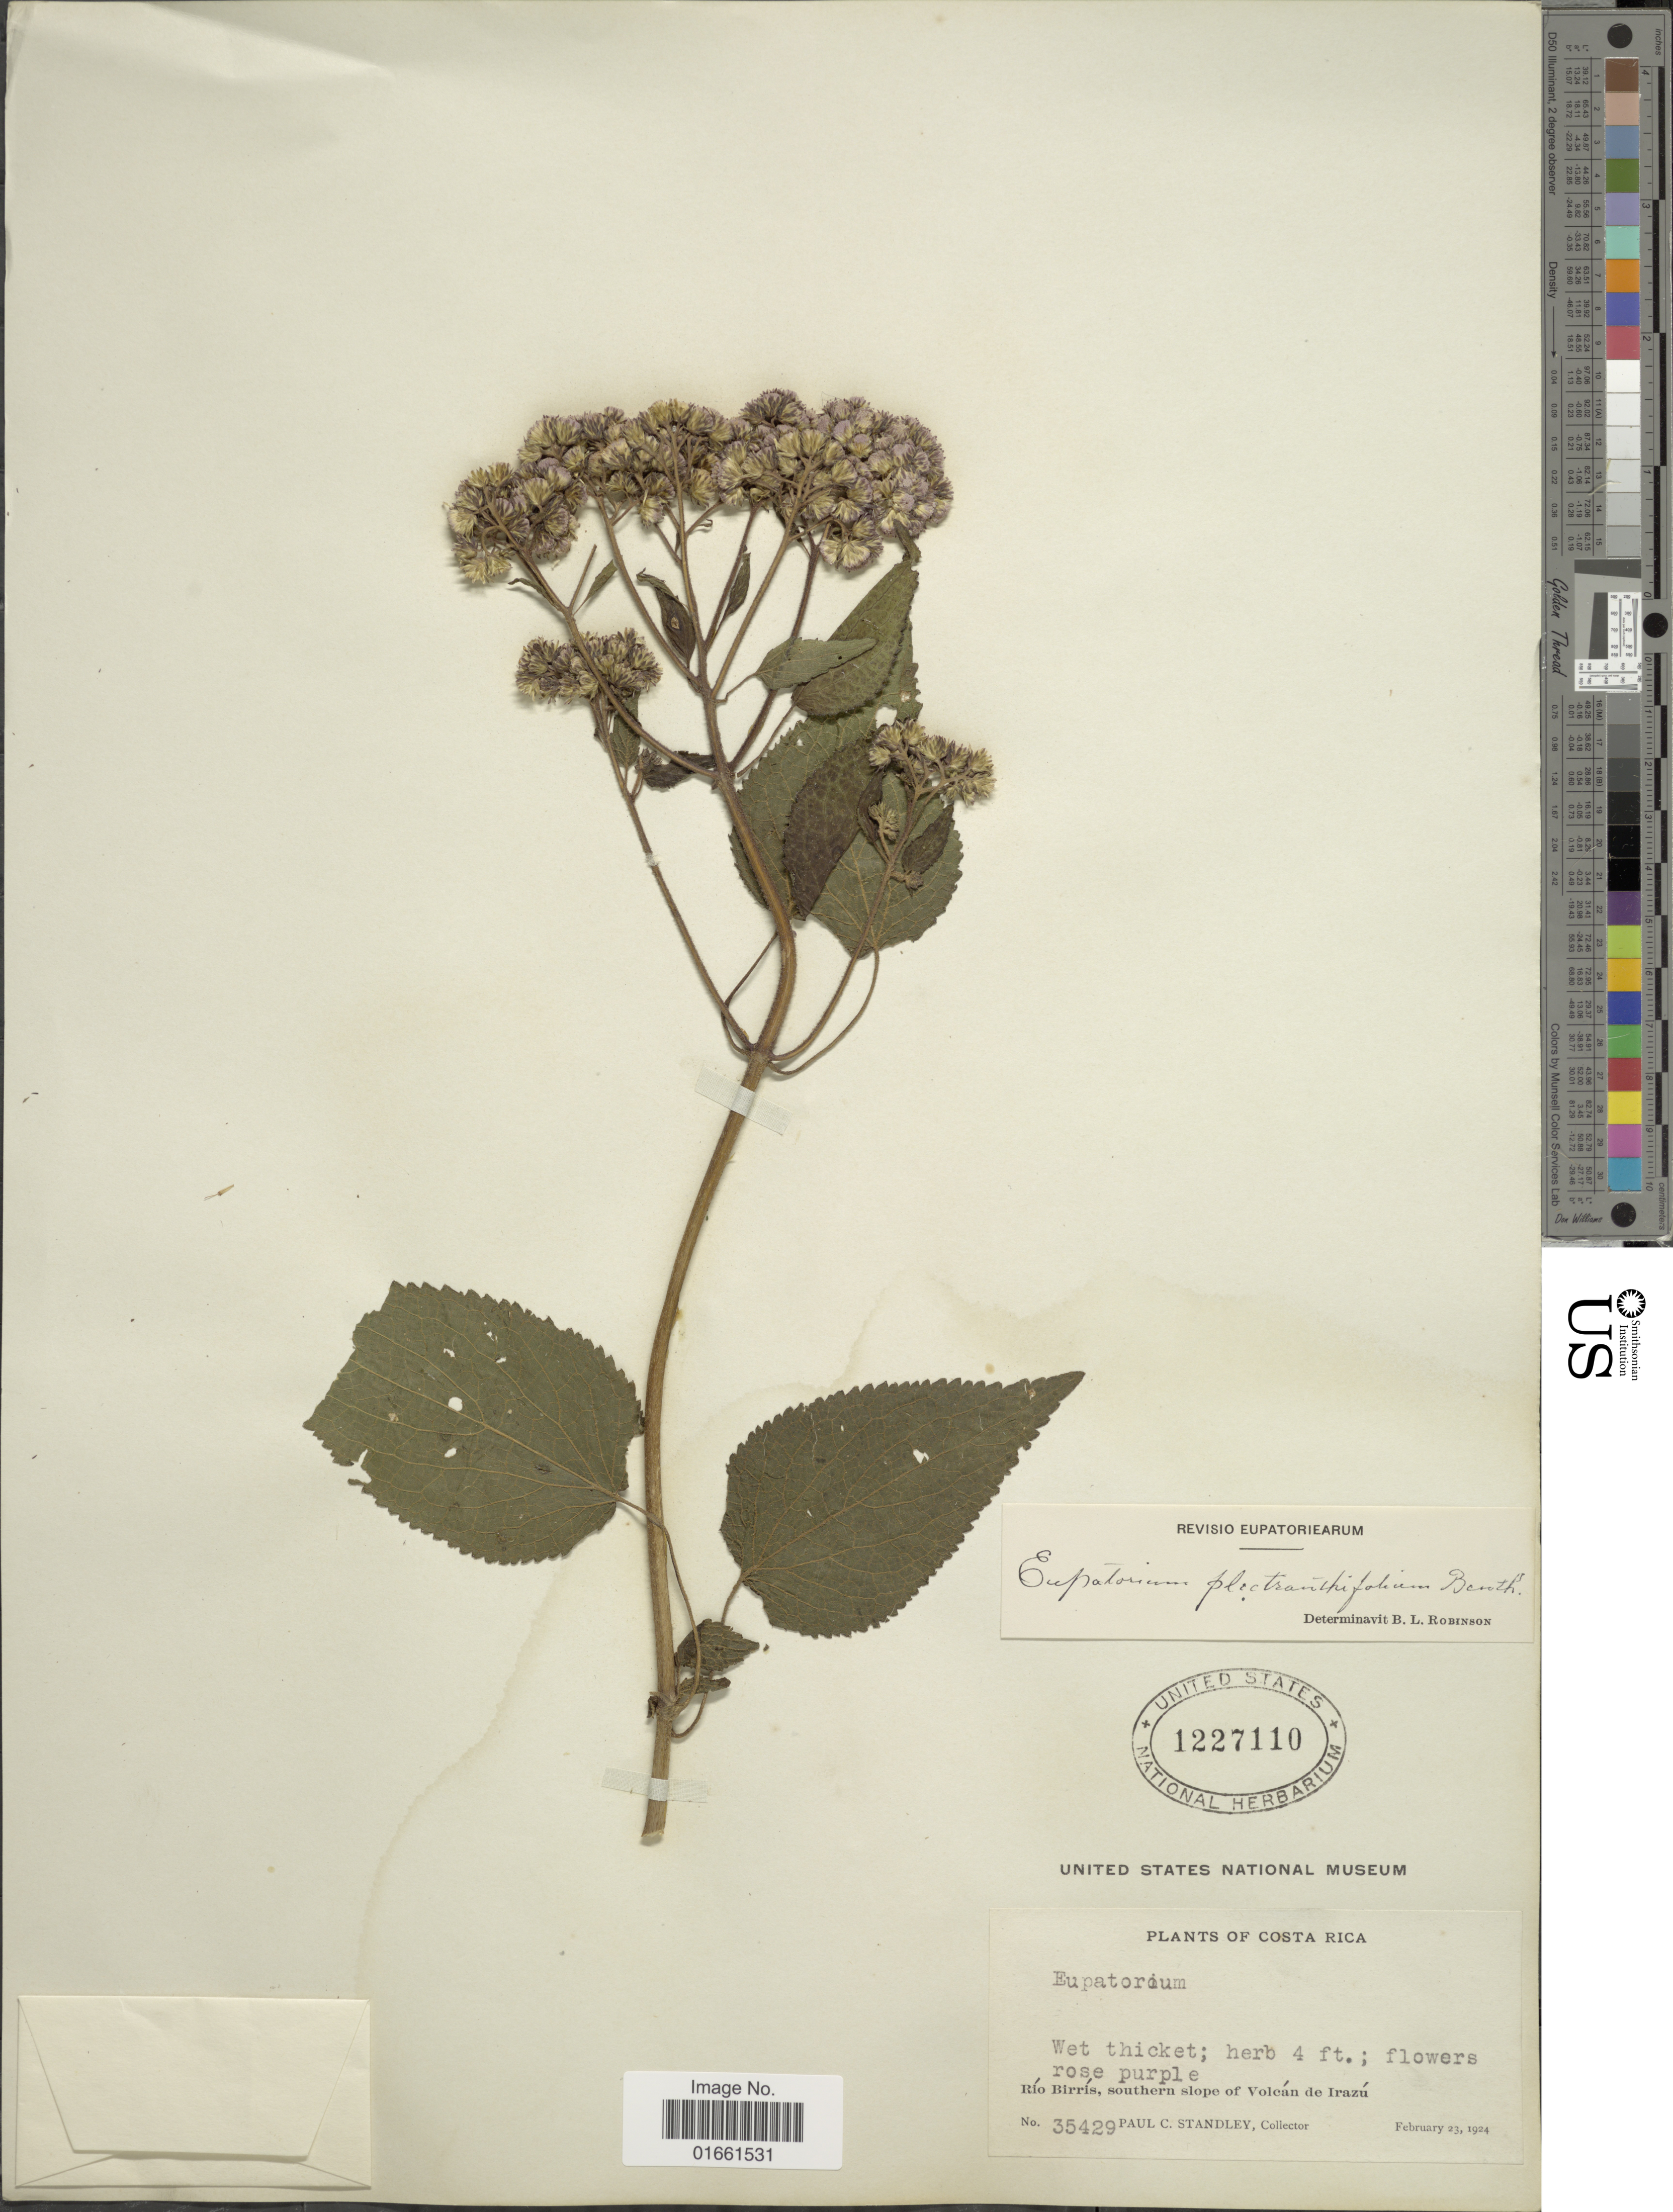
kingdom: Plantae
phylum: Tracheophyta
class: Magnoliopsida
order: Asterales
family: Asteraceae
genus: Fleischmannia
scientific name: Fleischmannia plectranthifolia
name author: (Benth. ex Oerst.) R.M. King & H. Rob.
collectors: P. C. Standley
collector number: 35429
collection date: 1924-02-23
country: Costa Rica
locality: Rio Birris, southern slope of Volcan de Irazu.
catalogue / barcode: US 1227110